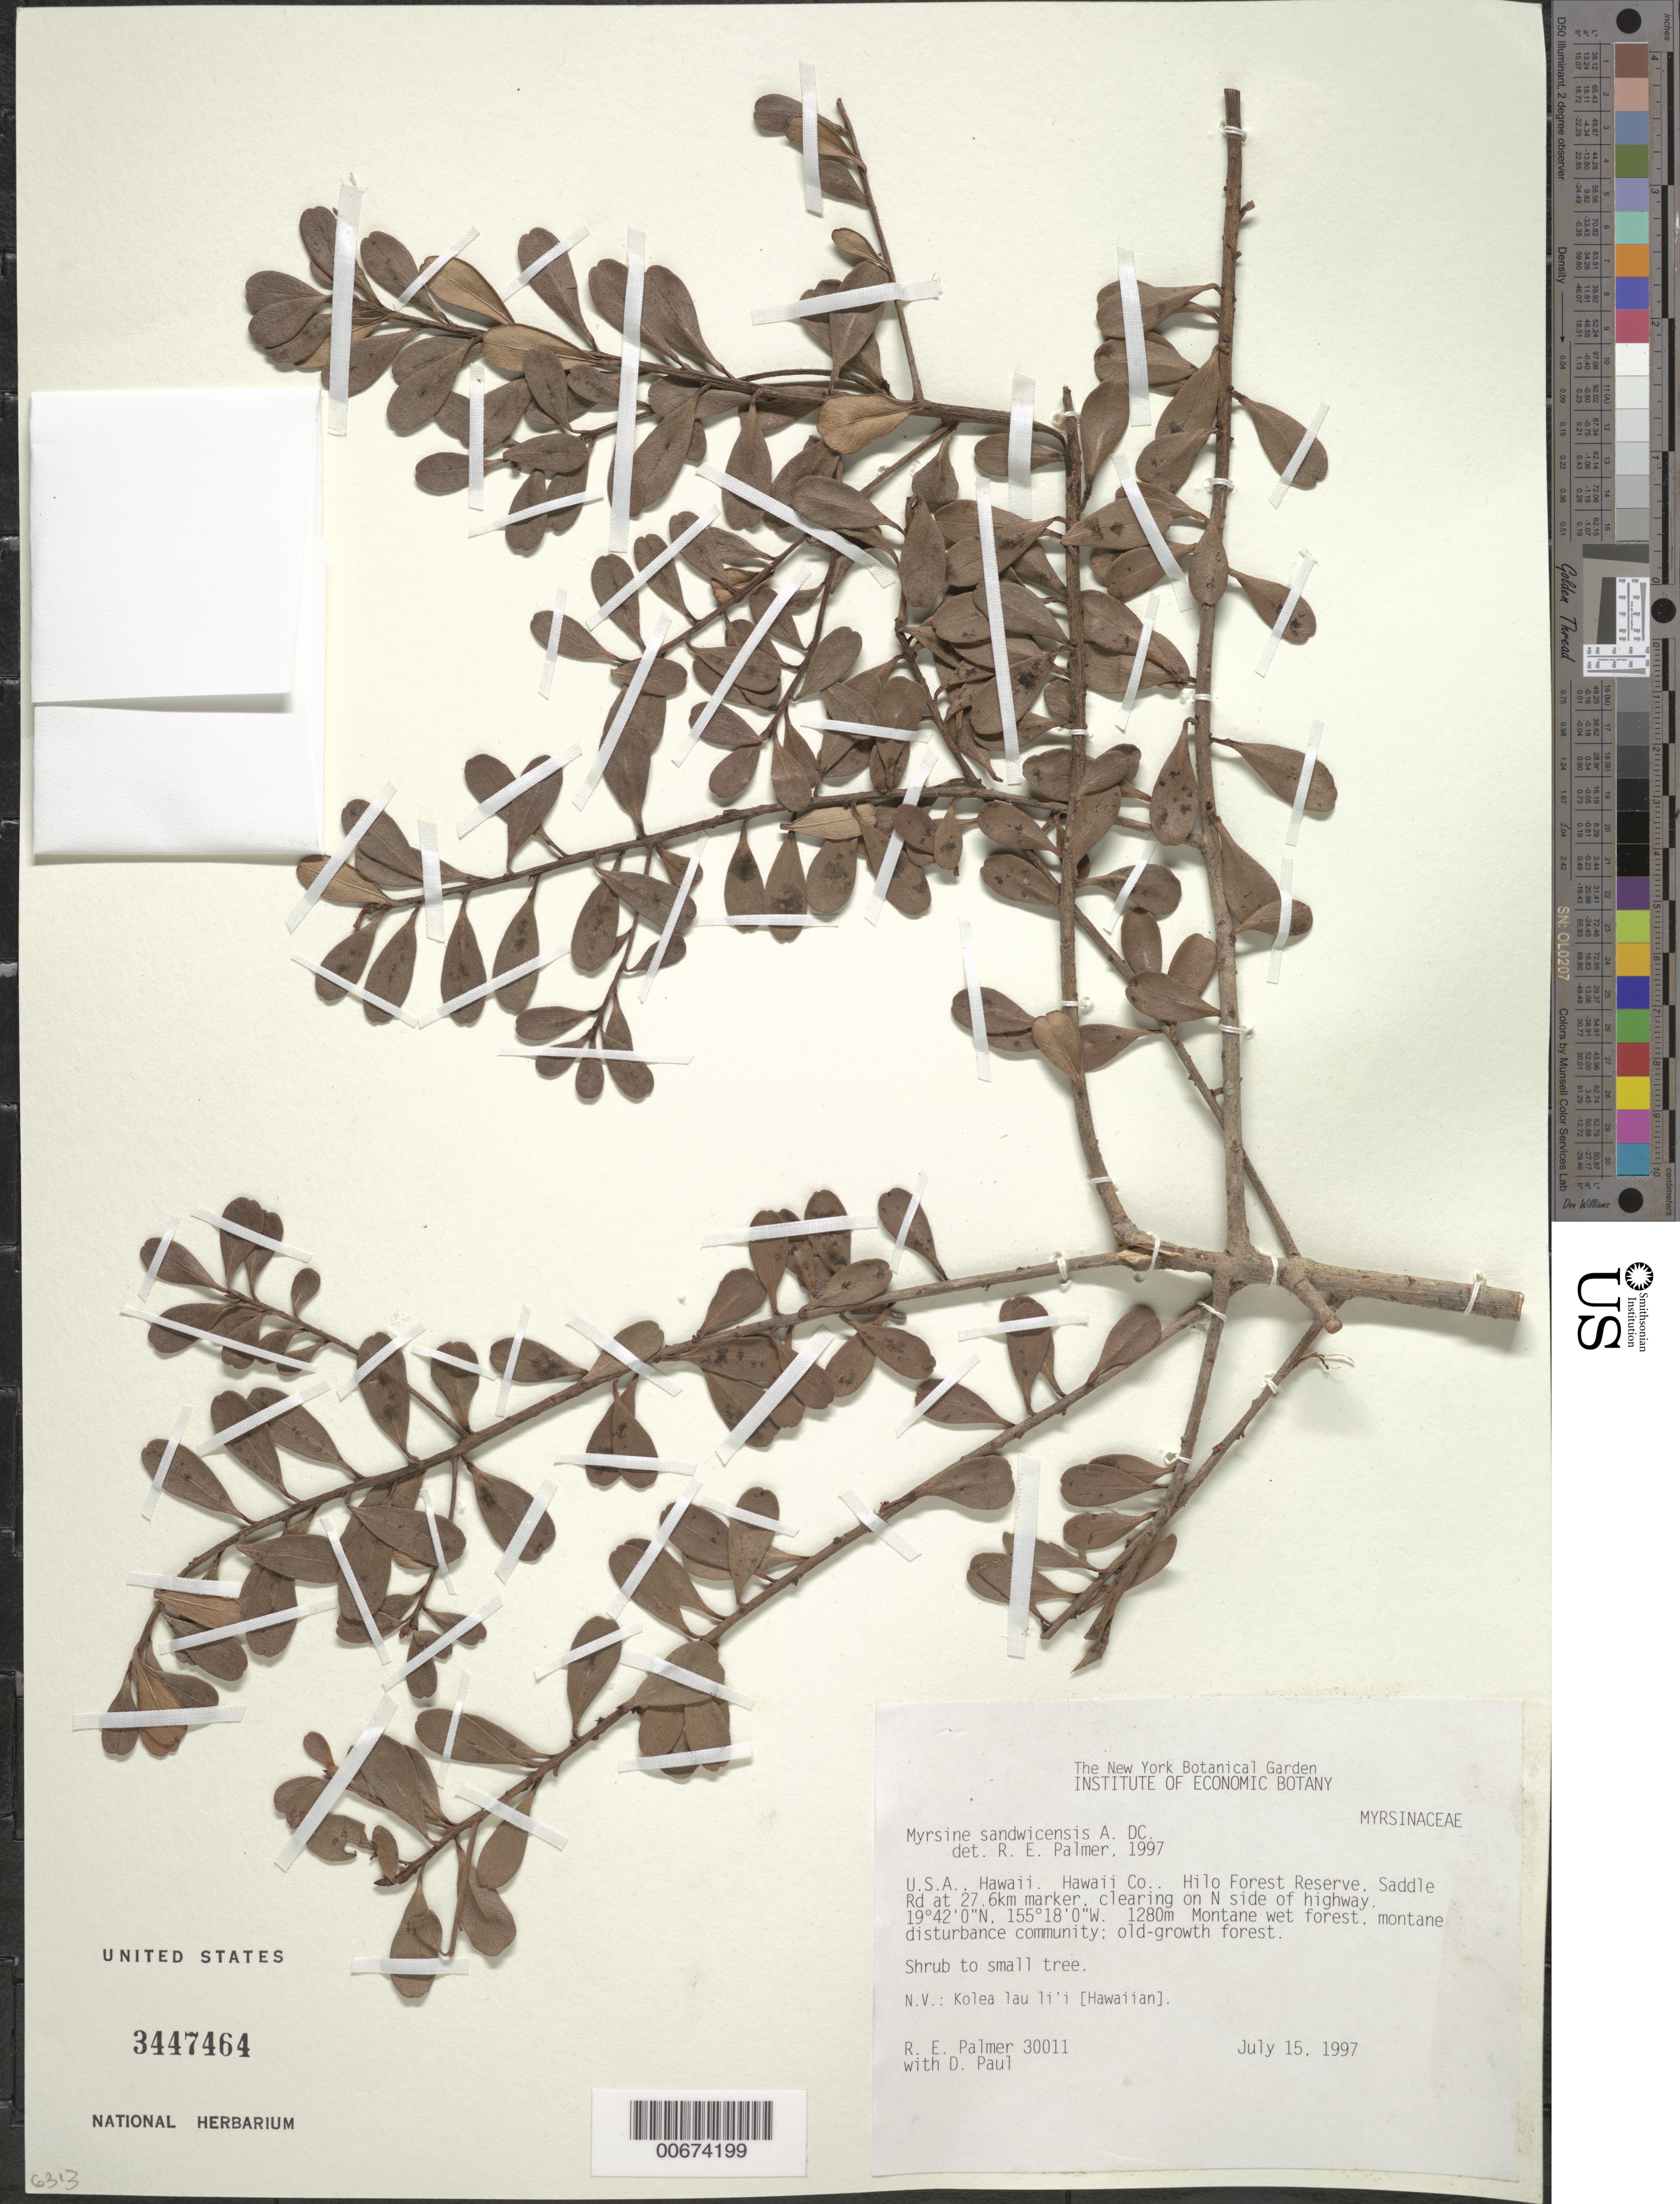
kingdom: Plantae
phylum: Tracheophyta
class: Magnoliopsida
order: Ericales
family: Primulaceae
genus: Myrsine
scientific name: Myrsine sandwicensis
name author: A. DC.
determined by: Palmer, R. E.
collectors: R. Palmer & D. Paul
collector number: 30011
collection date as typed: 15 Jul 1997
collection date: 1997-07-15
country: United States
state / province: Hawaii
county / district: Hawaii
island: Hawaii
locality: Hilo Forest Reserve, Saddle Rd at 27.6km marker, clearing on N side of highway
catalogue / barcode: US 3447464